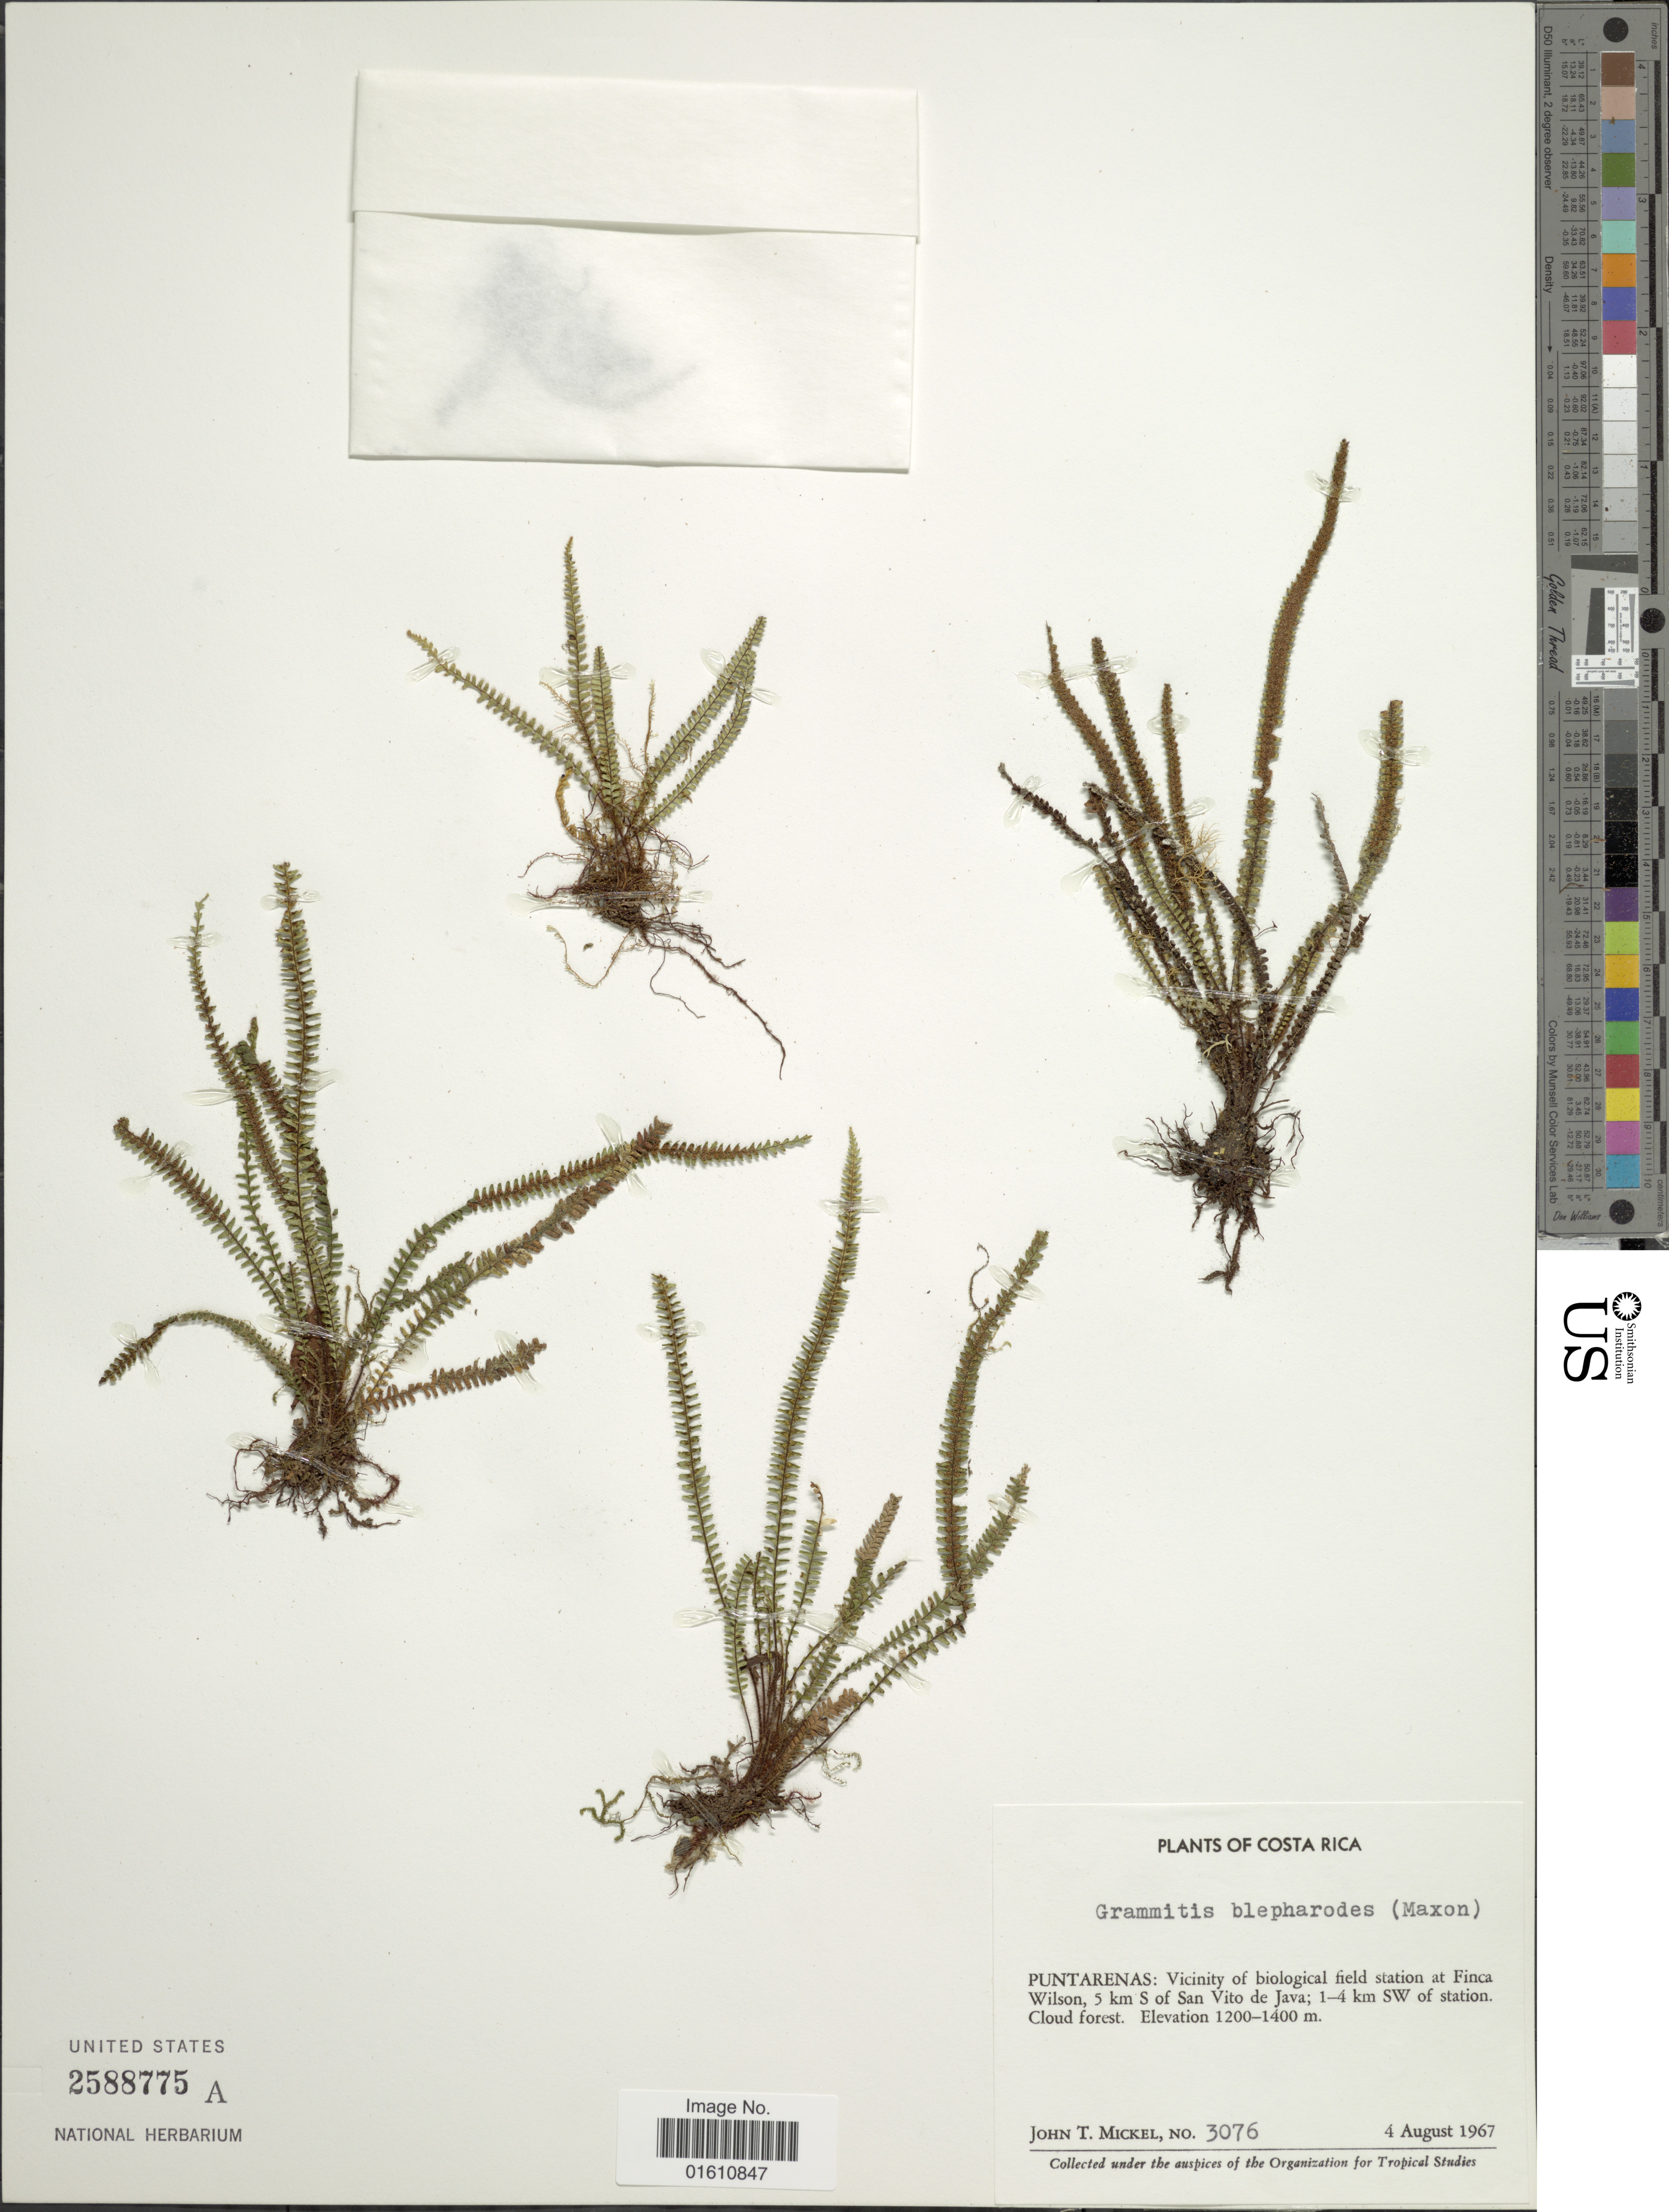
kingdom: Plantae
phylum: Tracheophyta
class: Polypodiopsida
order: Polypodiales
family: Polypodiaceae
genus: Moranopteris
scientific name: Moranopteris taenifolia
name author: (Jenman) R. Y. Hirai & J. Prado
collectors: J. T. Mickel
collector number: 3076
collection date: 1967-08-04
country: Costa Rica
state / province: Puntarenas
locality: Puntarenas: Vicinity of biological field station at Finca Wilson, 5 km S of San Vito de Java; 1-4 km SW of station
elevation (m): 1200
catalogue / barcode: US 2588775A